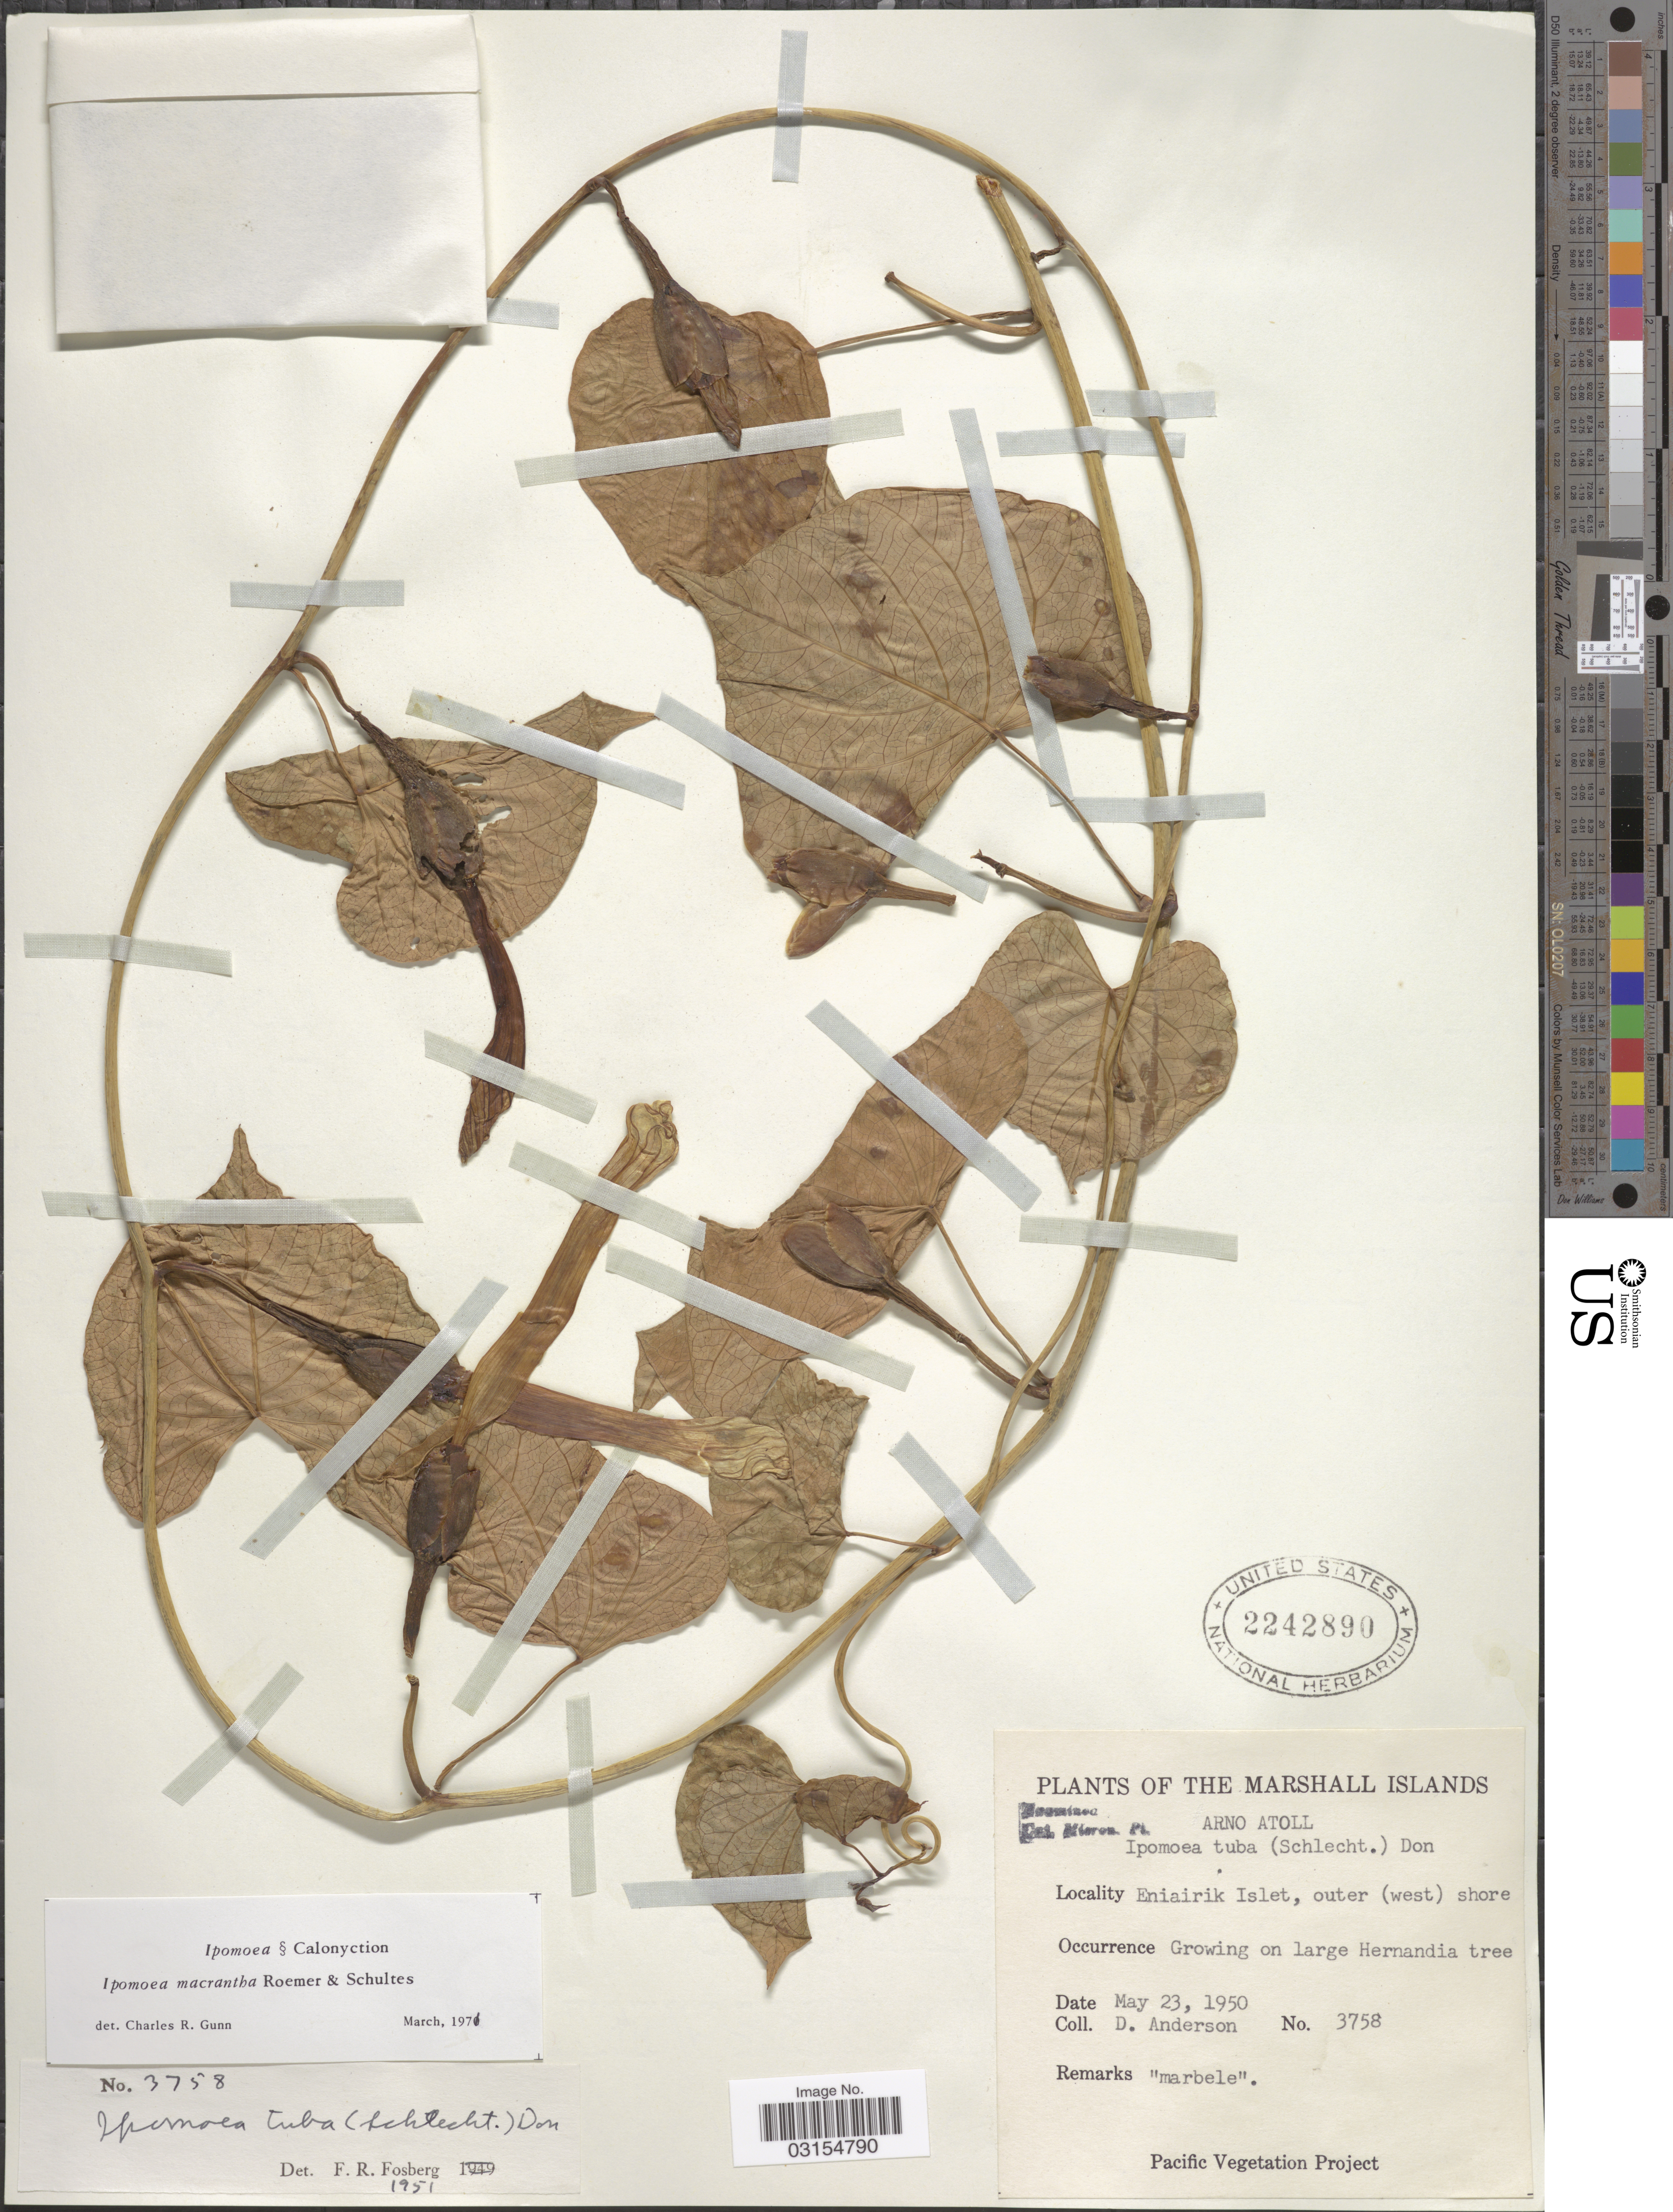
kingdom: Plantae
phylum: Tracheophyta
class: Magnoliopsida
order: Solanales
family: Convolvulaceae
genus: Ipomoea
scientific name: Ipomoea violacea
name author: L.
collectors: D. Anderson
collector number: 3758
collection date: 1950-05-23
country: Marshall Islands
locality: Arno Atoll, Eniairik Islet, outer (west) shore.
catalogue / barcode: US 2242890